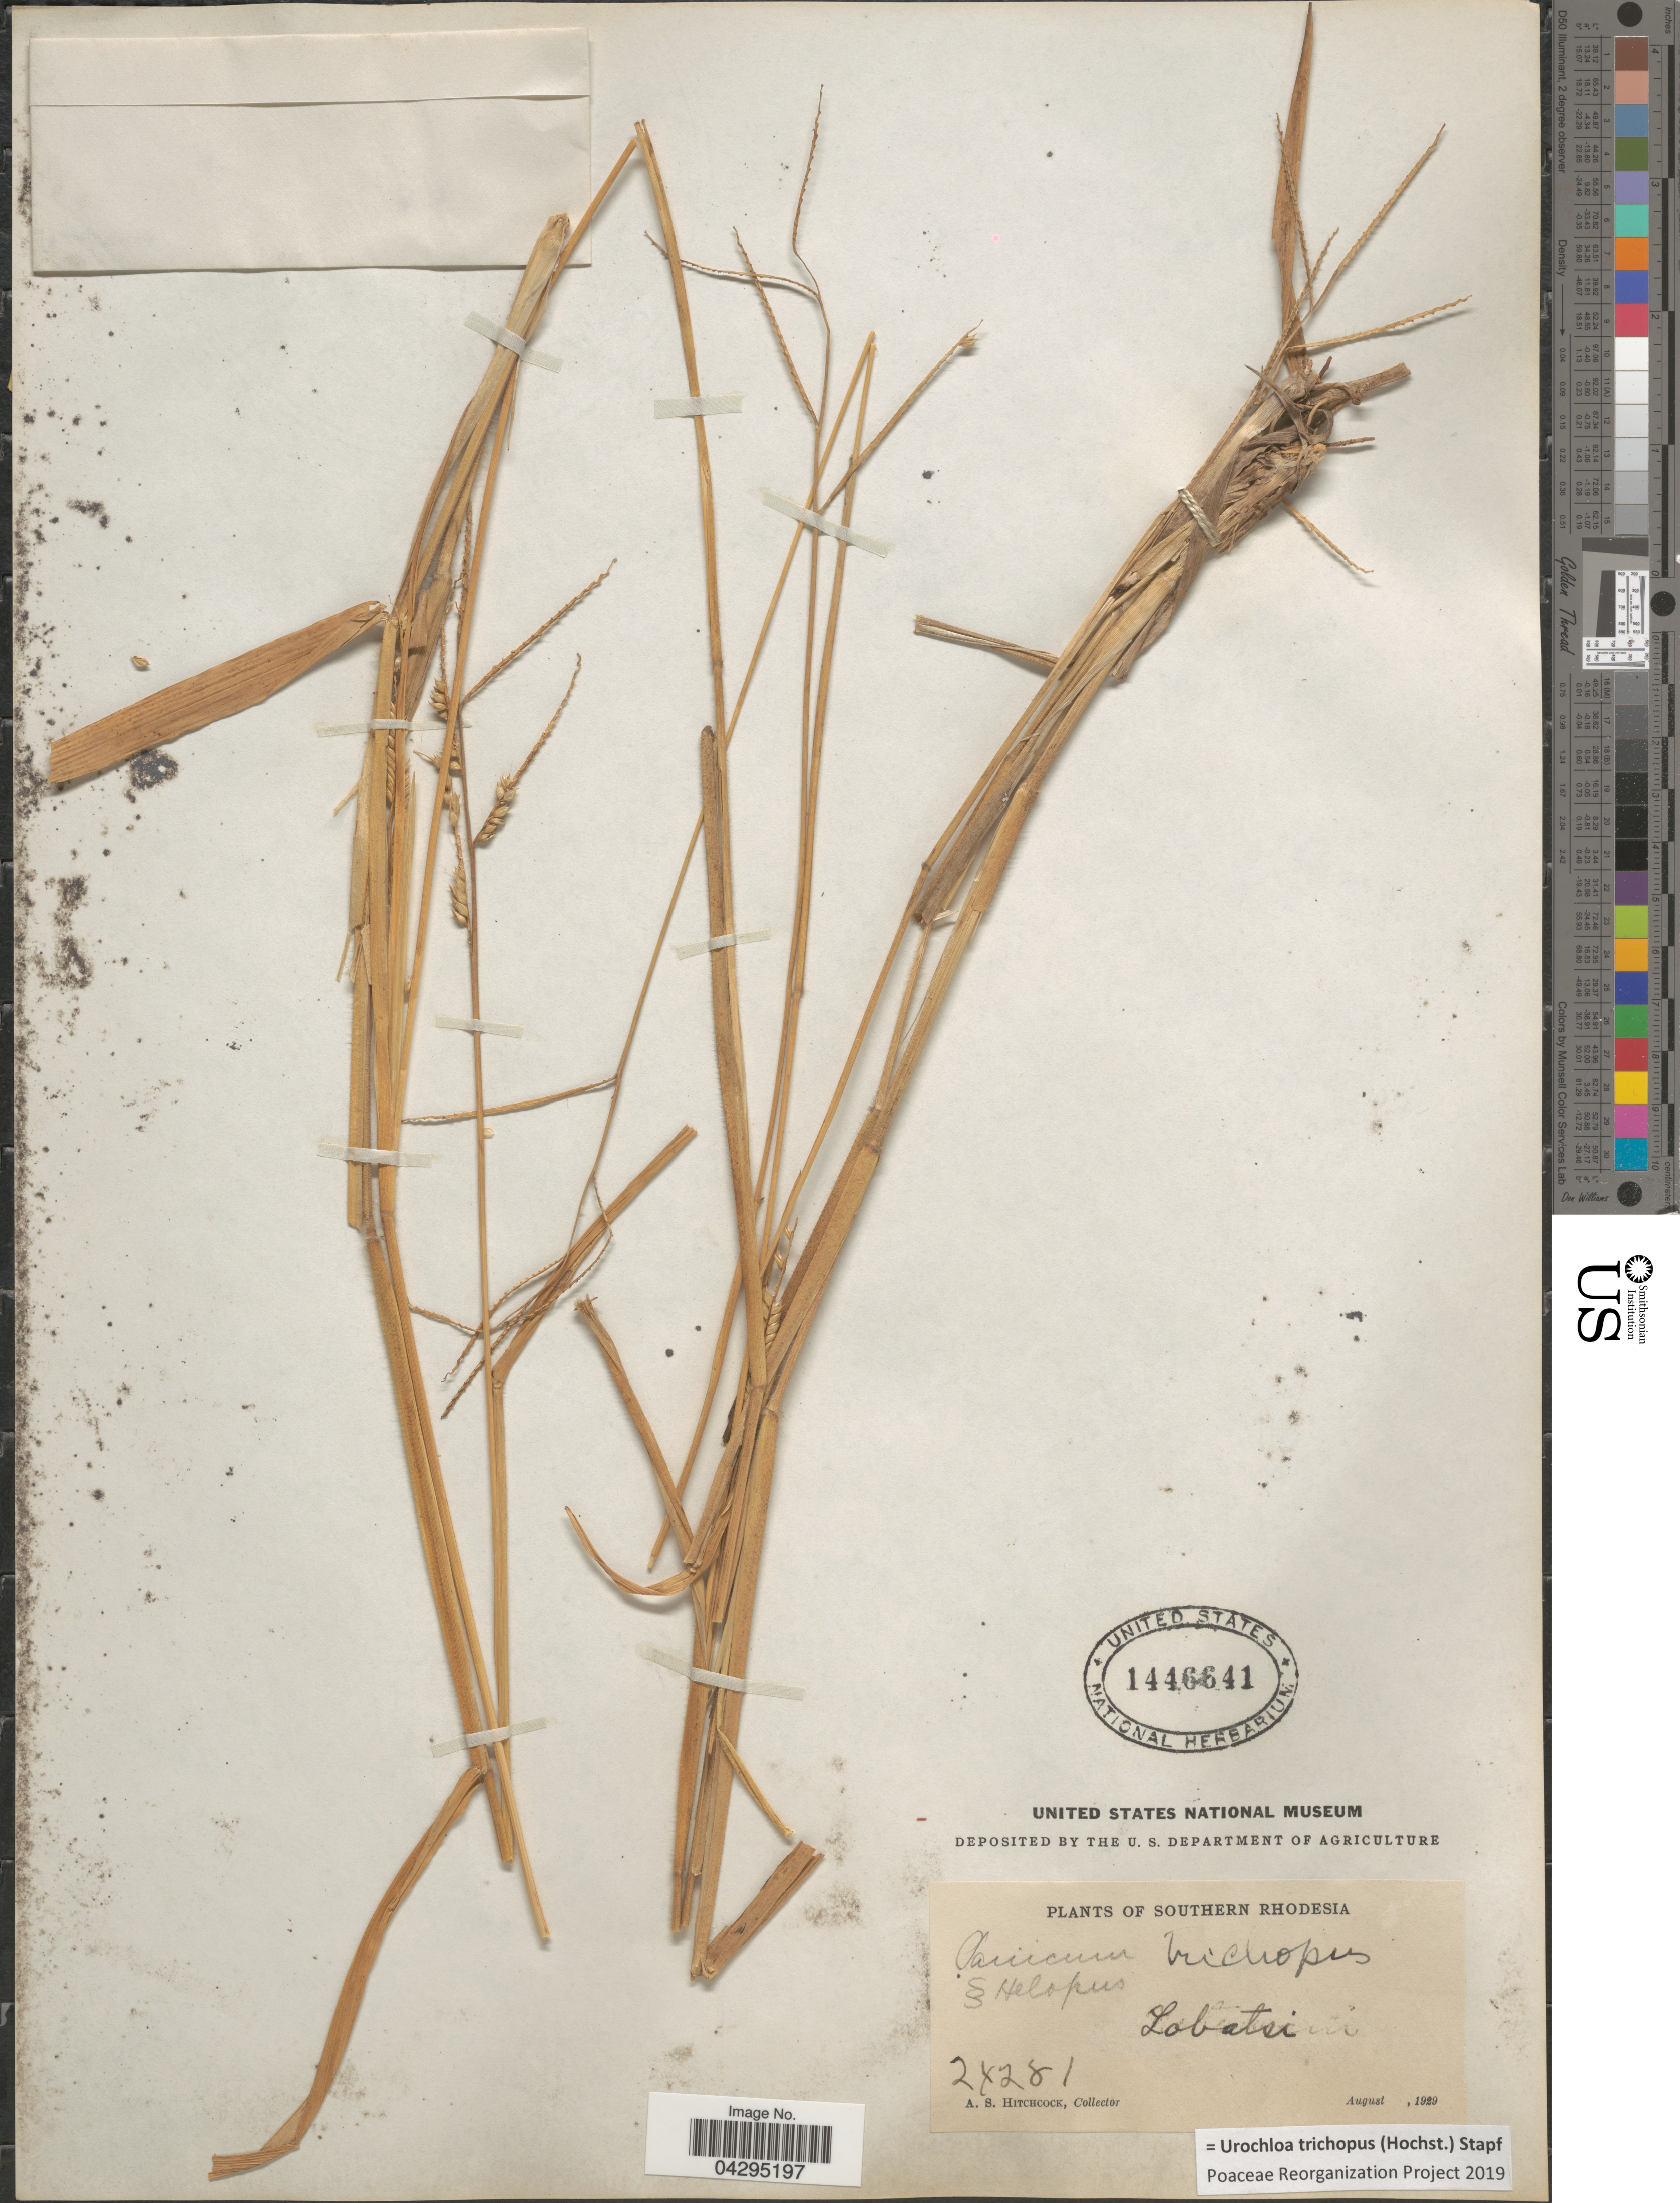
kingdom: Plantae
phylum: Tracheophyta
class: Liliopsida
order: Poales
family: Poaceae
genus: Urochloa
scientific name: Urochloa trichopus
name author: (Hochst.) Stapf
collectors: A. S. Hitchcock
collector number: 24281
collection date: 1929-08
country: Zimbabwe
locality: Southern Rhodesia. Lobatsi.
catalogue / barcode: US 1446641